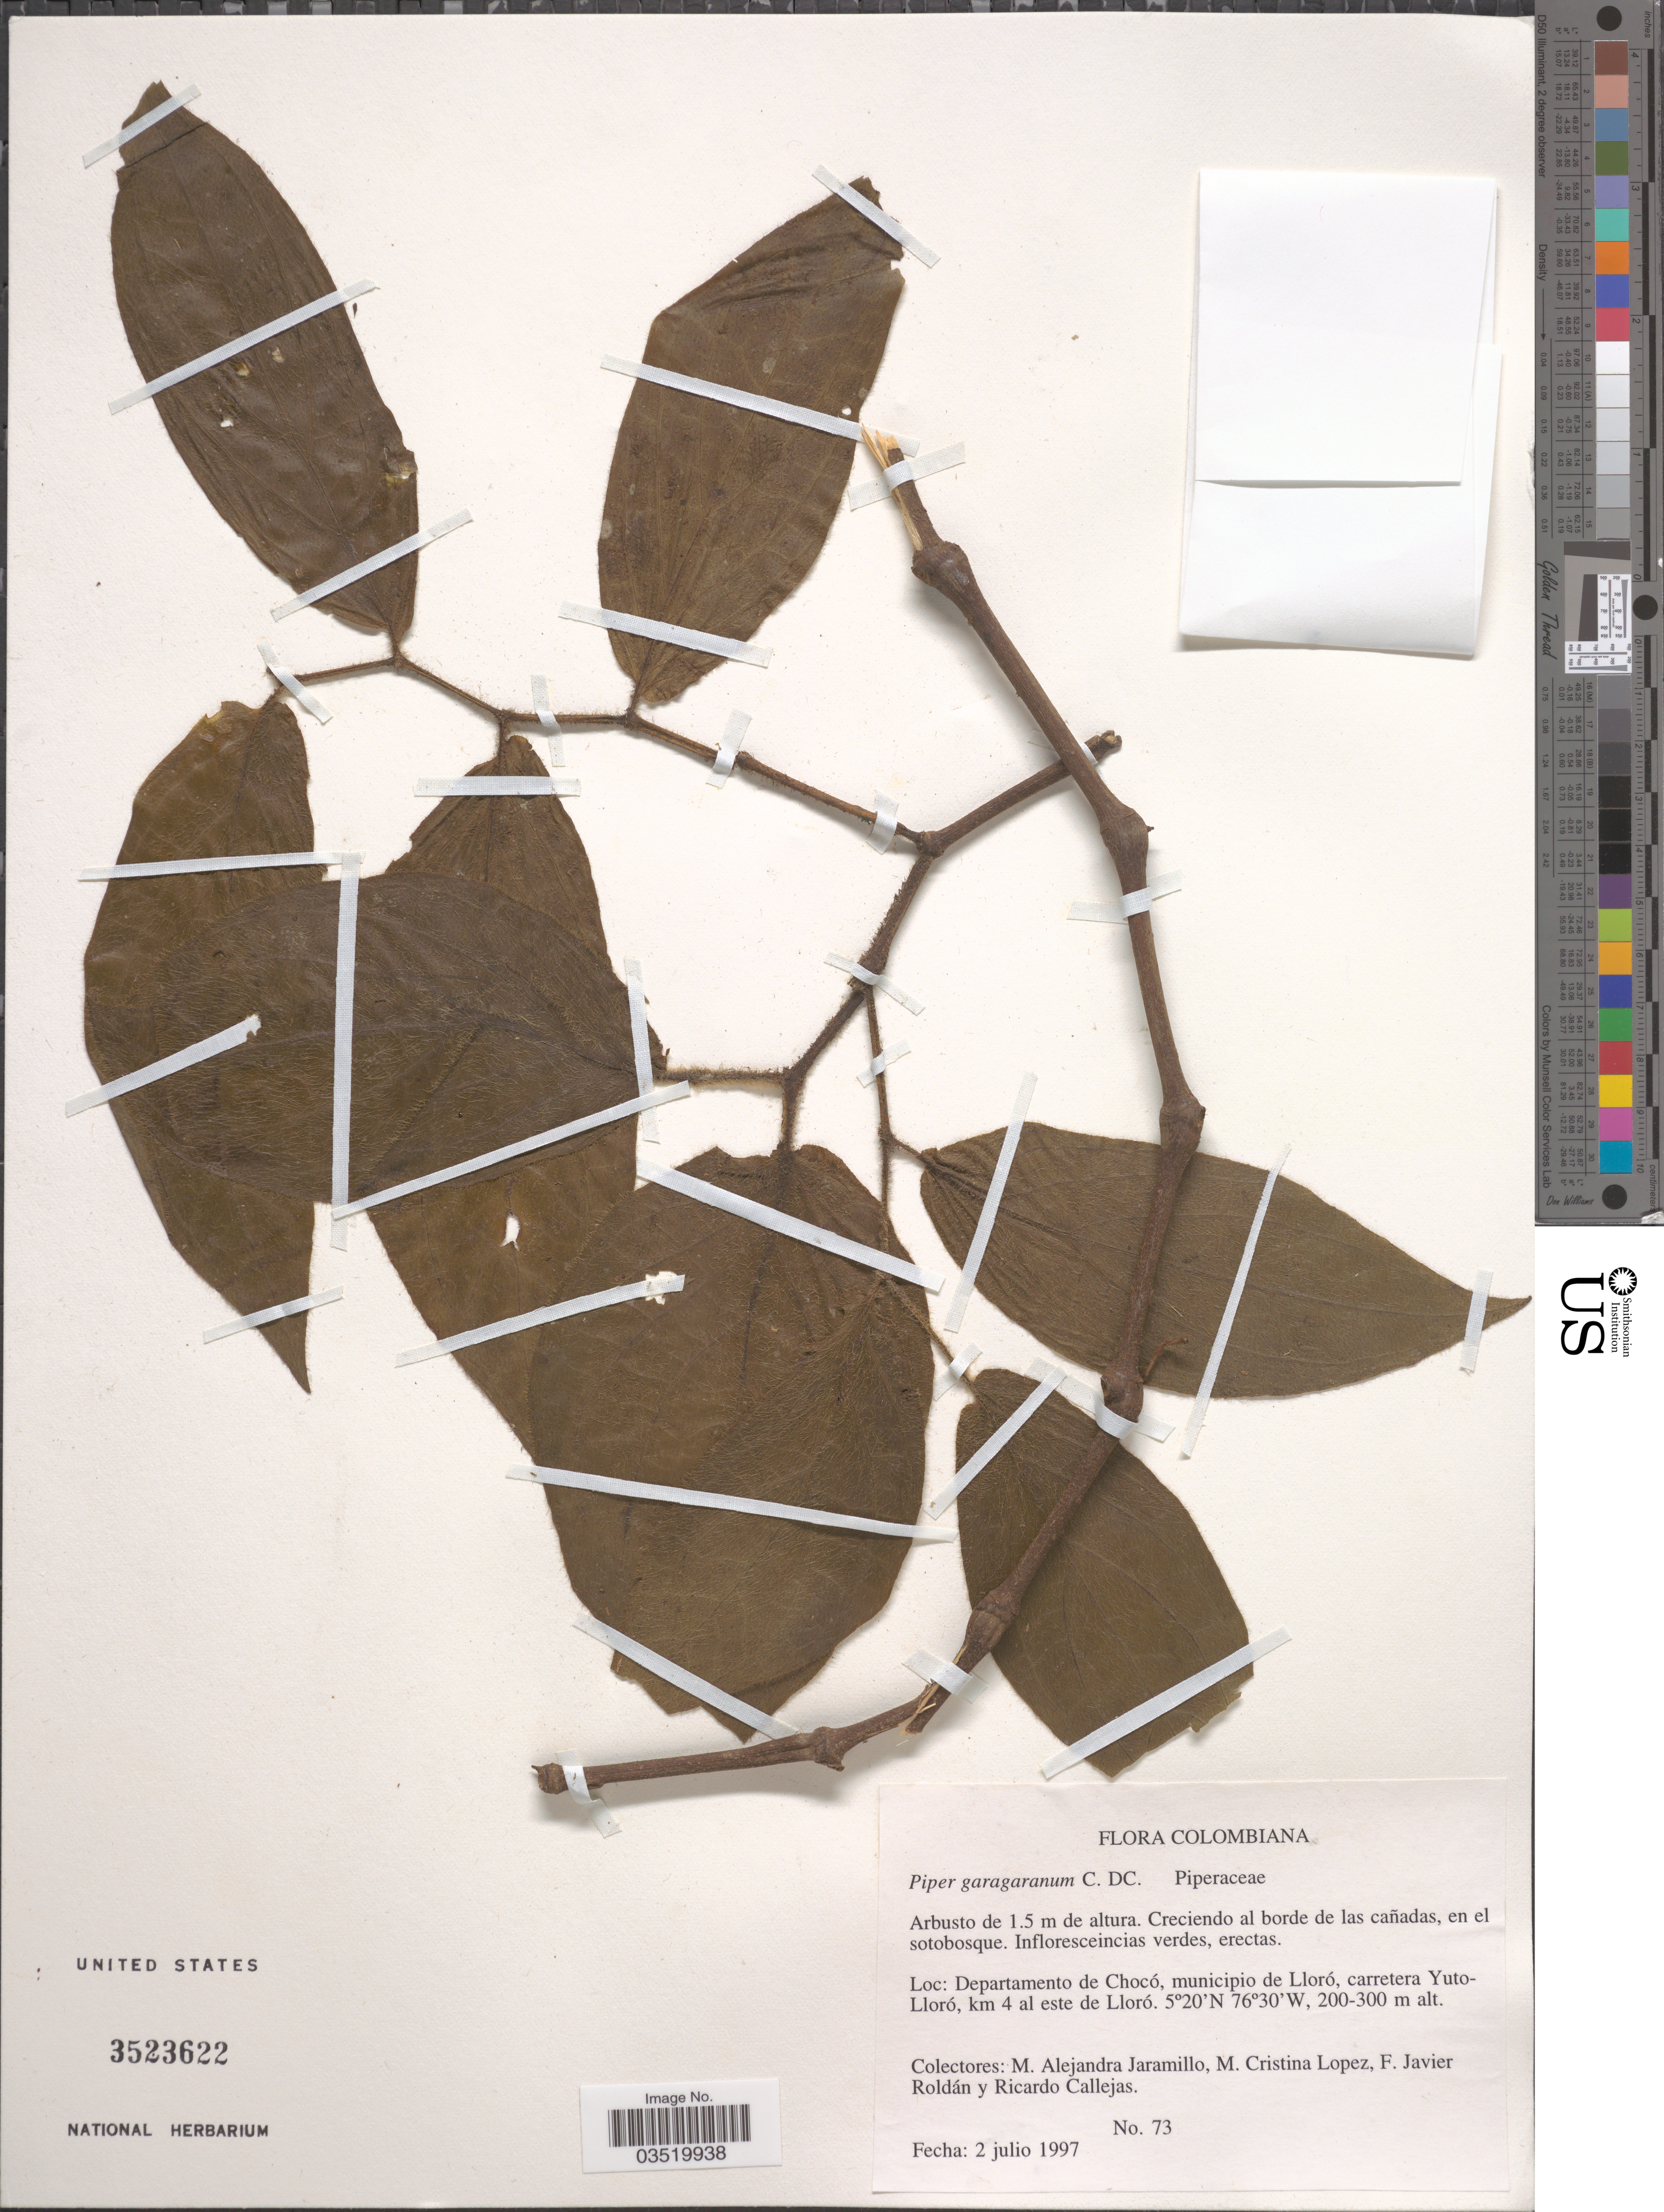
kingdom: Plantae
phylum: Tracheophyta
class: Magnoliopsida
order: Piperales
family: Piperaceae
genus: Piper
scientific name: Piper garagaranum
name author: C. DC.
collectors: M. A. Jaramillo, M. Lopez, F. J. Roldán & R. Callejas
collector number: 73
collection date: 1997-07-02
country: Colombia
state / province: Chocó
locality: Departamento de Chocó, municipio de Lloró, carretera Yuto-Lloró, km 4 al este de Lloró.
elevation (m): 200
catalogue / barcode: US 3523622